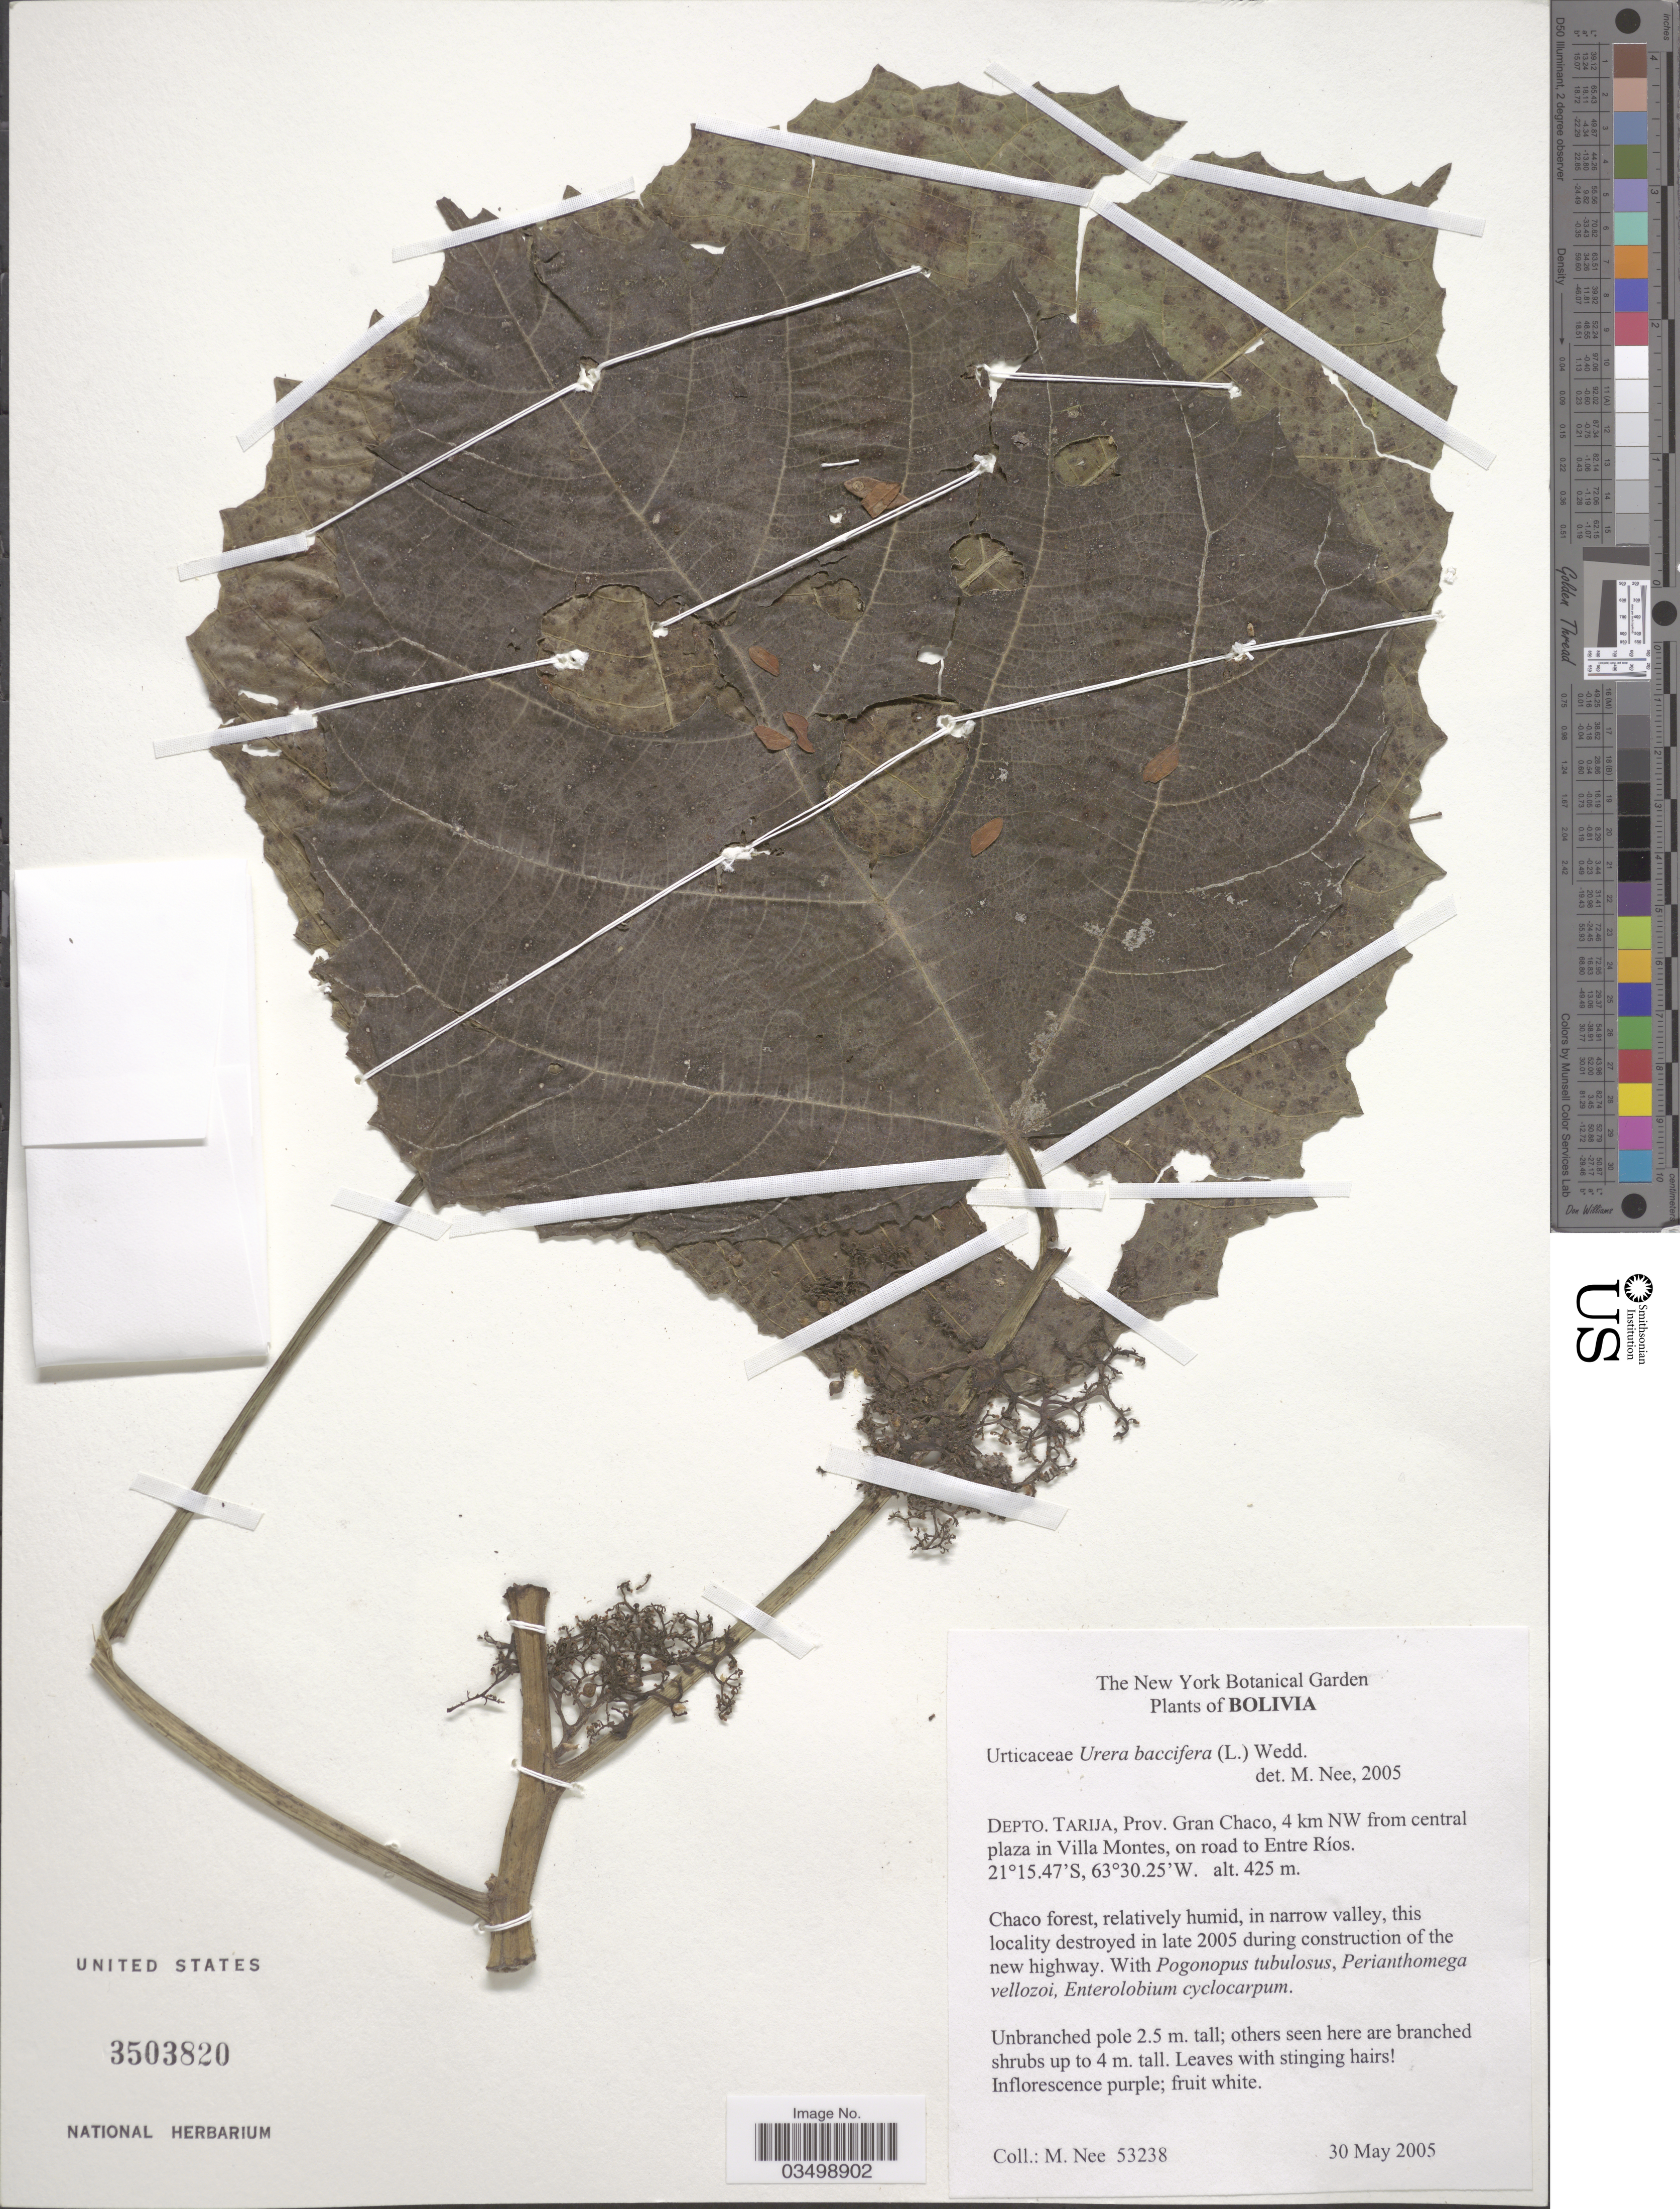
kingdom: Plantae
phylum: Tracheophyta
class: Magnoliopsida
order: Rosales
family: Urticaceae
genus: Urera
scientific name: Urera baccifera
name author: (L.) Gaudich. ex Wedd.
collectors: M. Nee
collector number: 53238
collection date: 2005-05-30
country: Bolivia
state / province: Tarija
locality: Depto. Tarija, Prov. Gran Chaco, 4 km NW from central plaza in Villa Montes, on road to Entre Ríos.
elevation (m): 425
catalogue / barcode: US 3503820